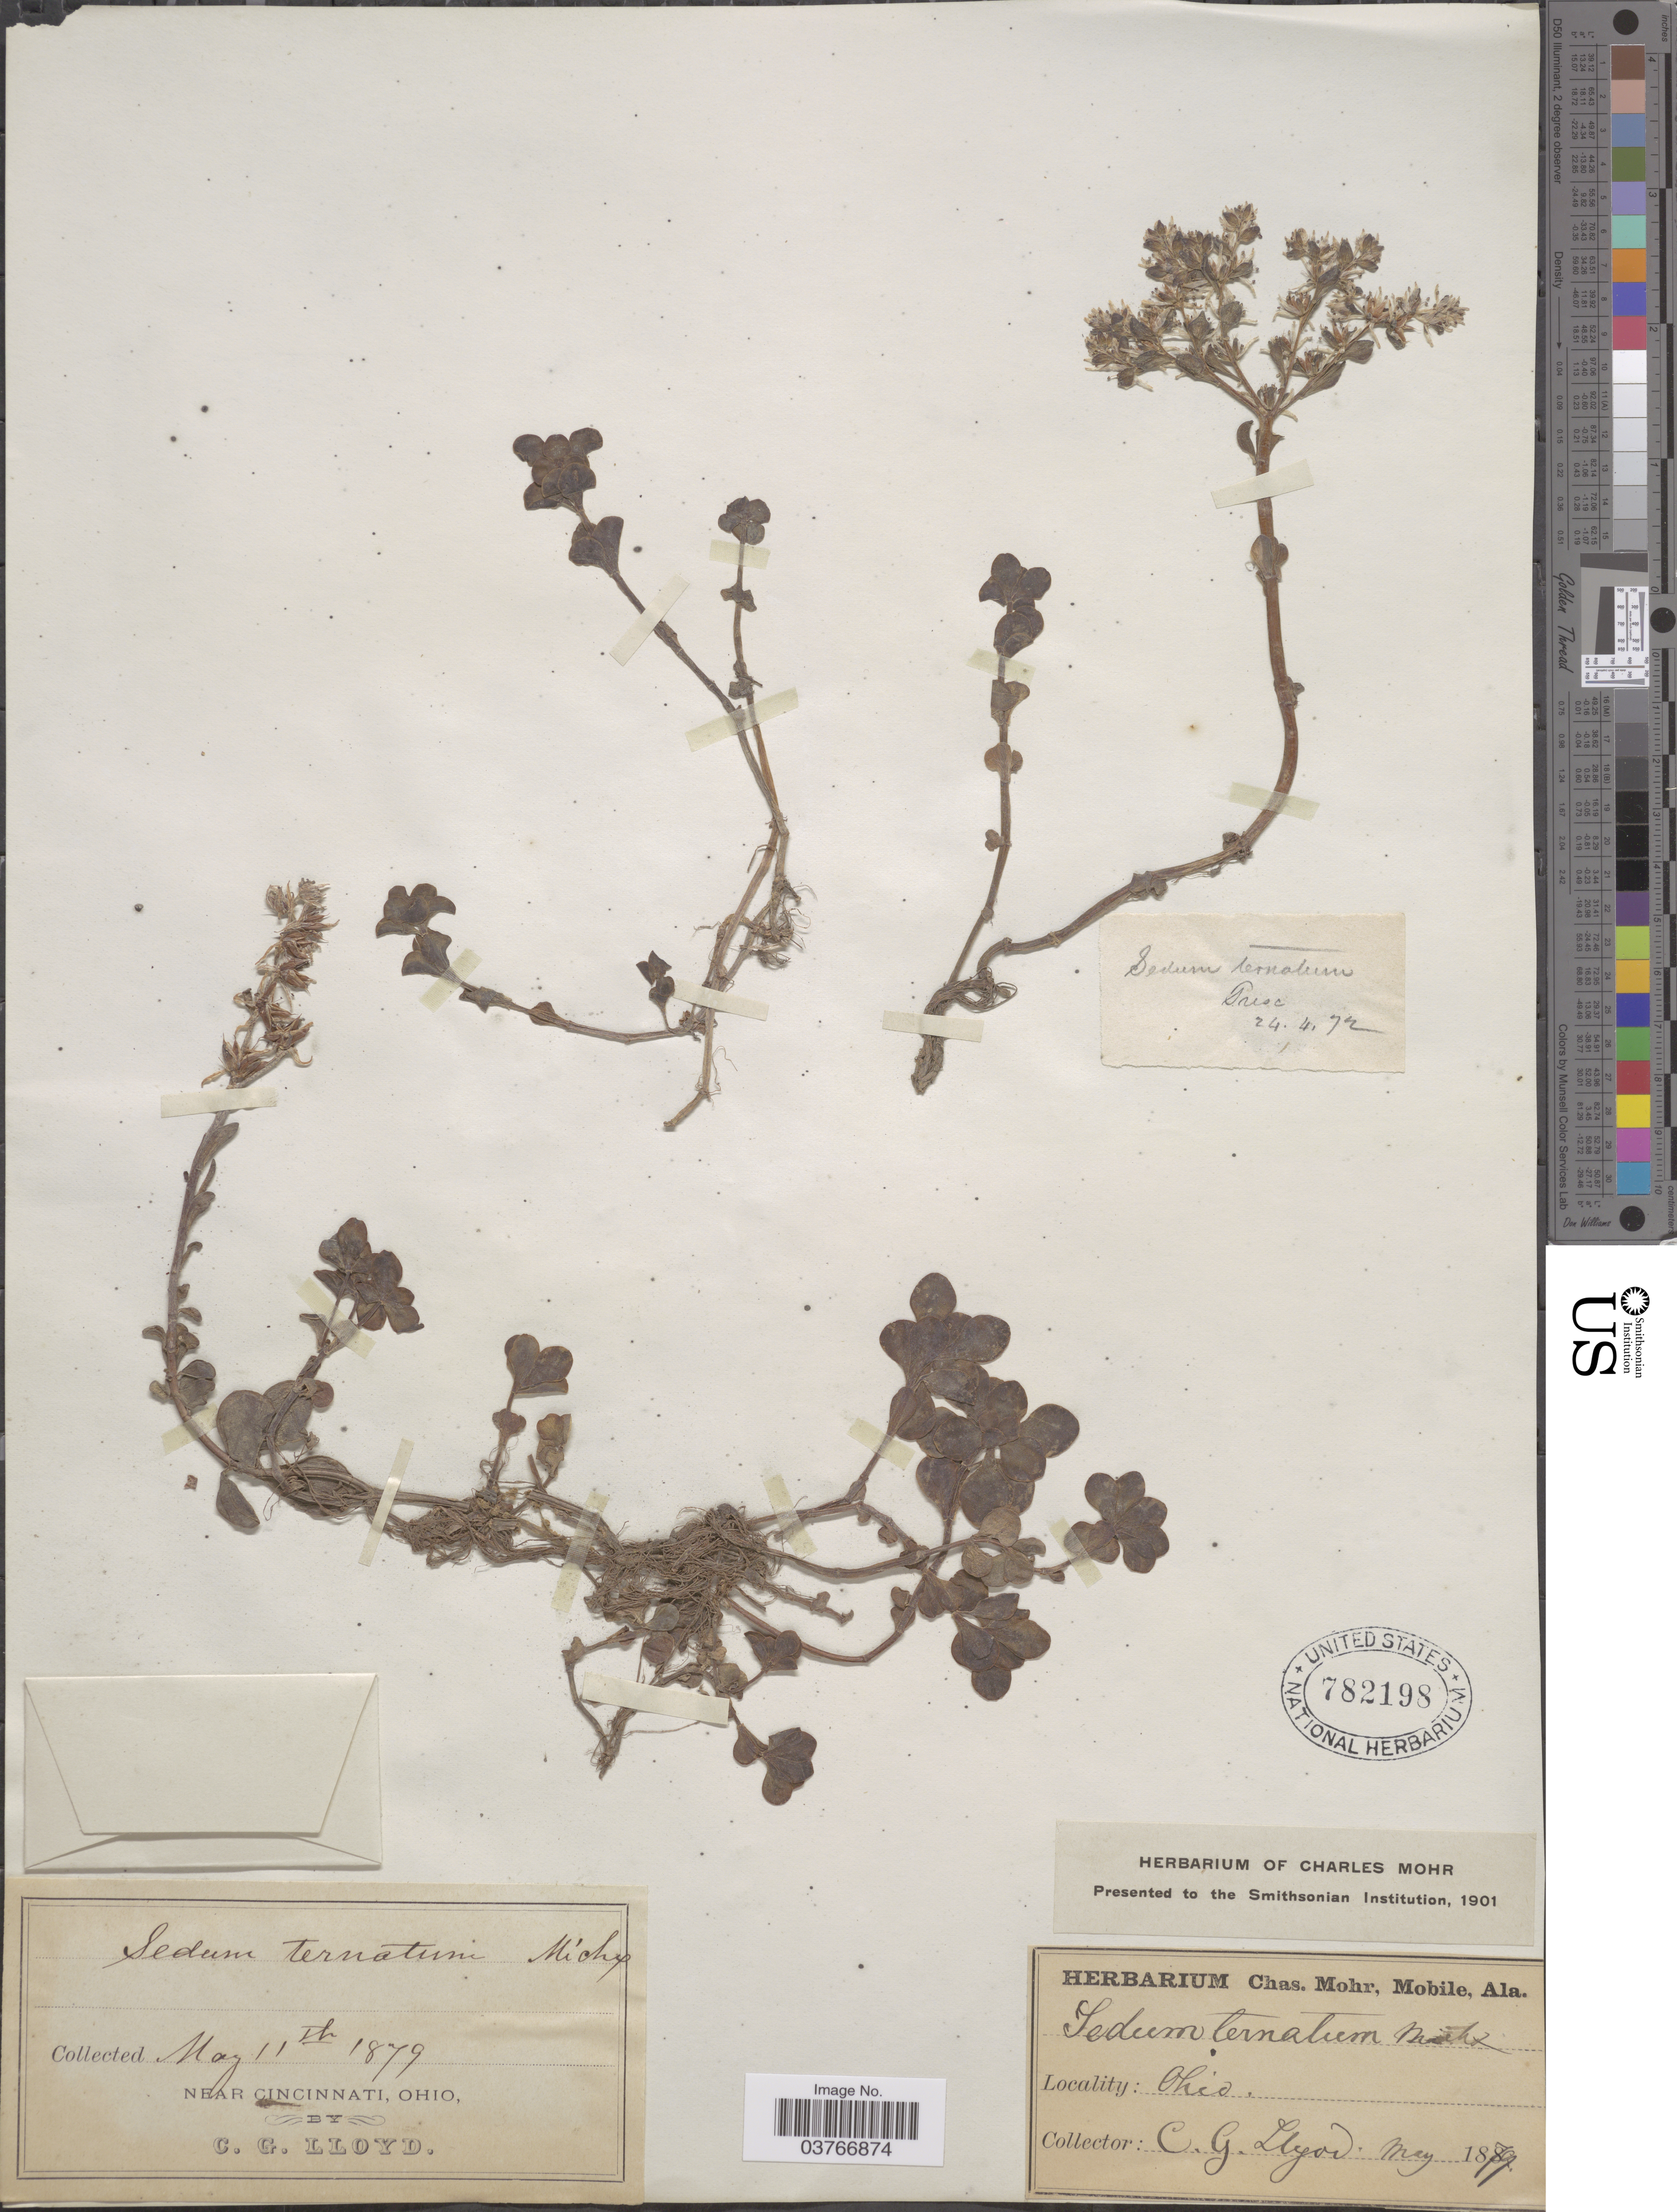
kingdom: Plantae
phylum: Tracheophyta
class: Magnoliopsida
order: Saxifragales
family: Crassulaceae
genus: Sedum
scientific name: Sedum ternatum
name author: Michx.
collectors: G. Lloyd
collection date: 1879-05-11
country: United States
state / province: Ohio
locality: Near Cincinnati.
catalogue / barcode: US 782198